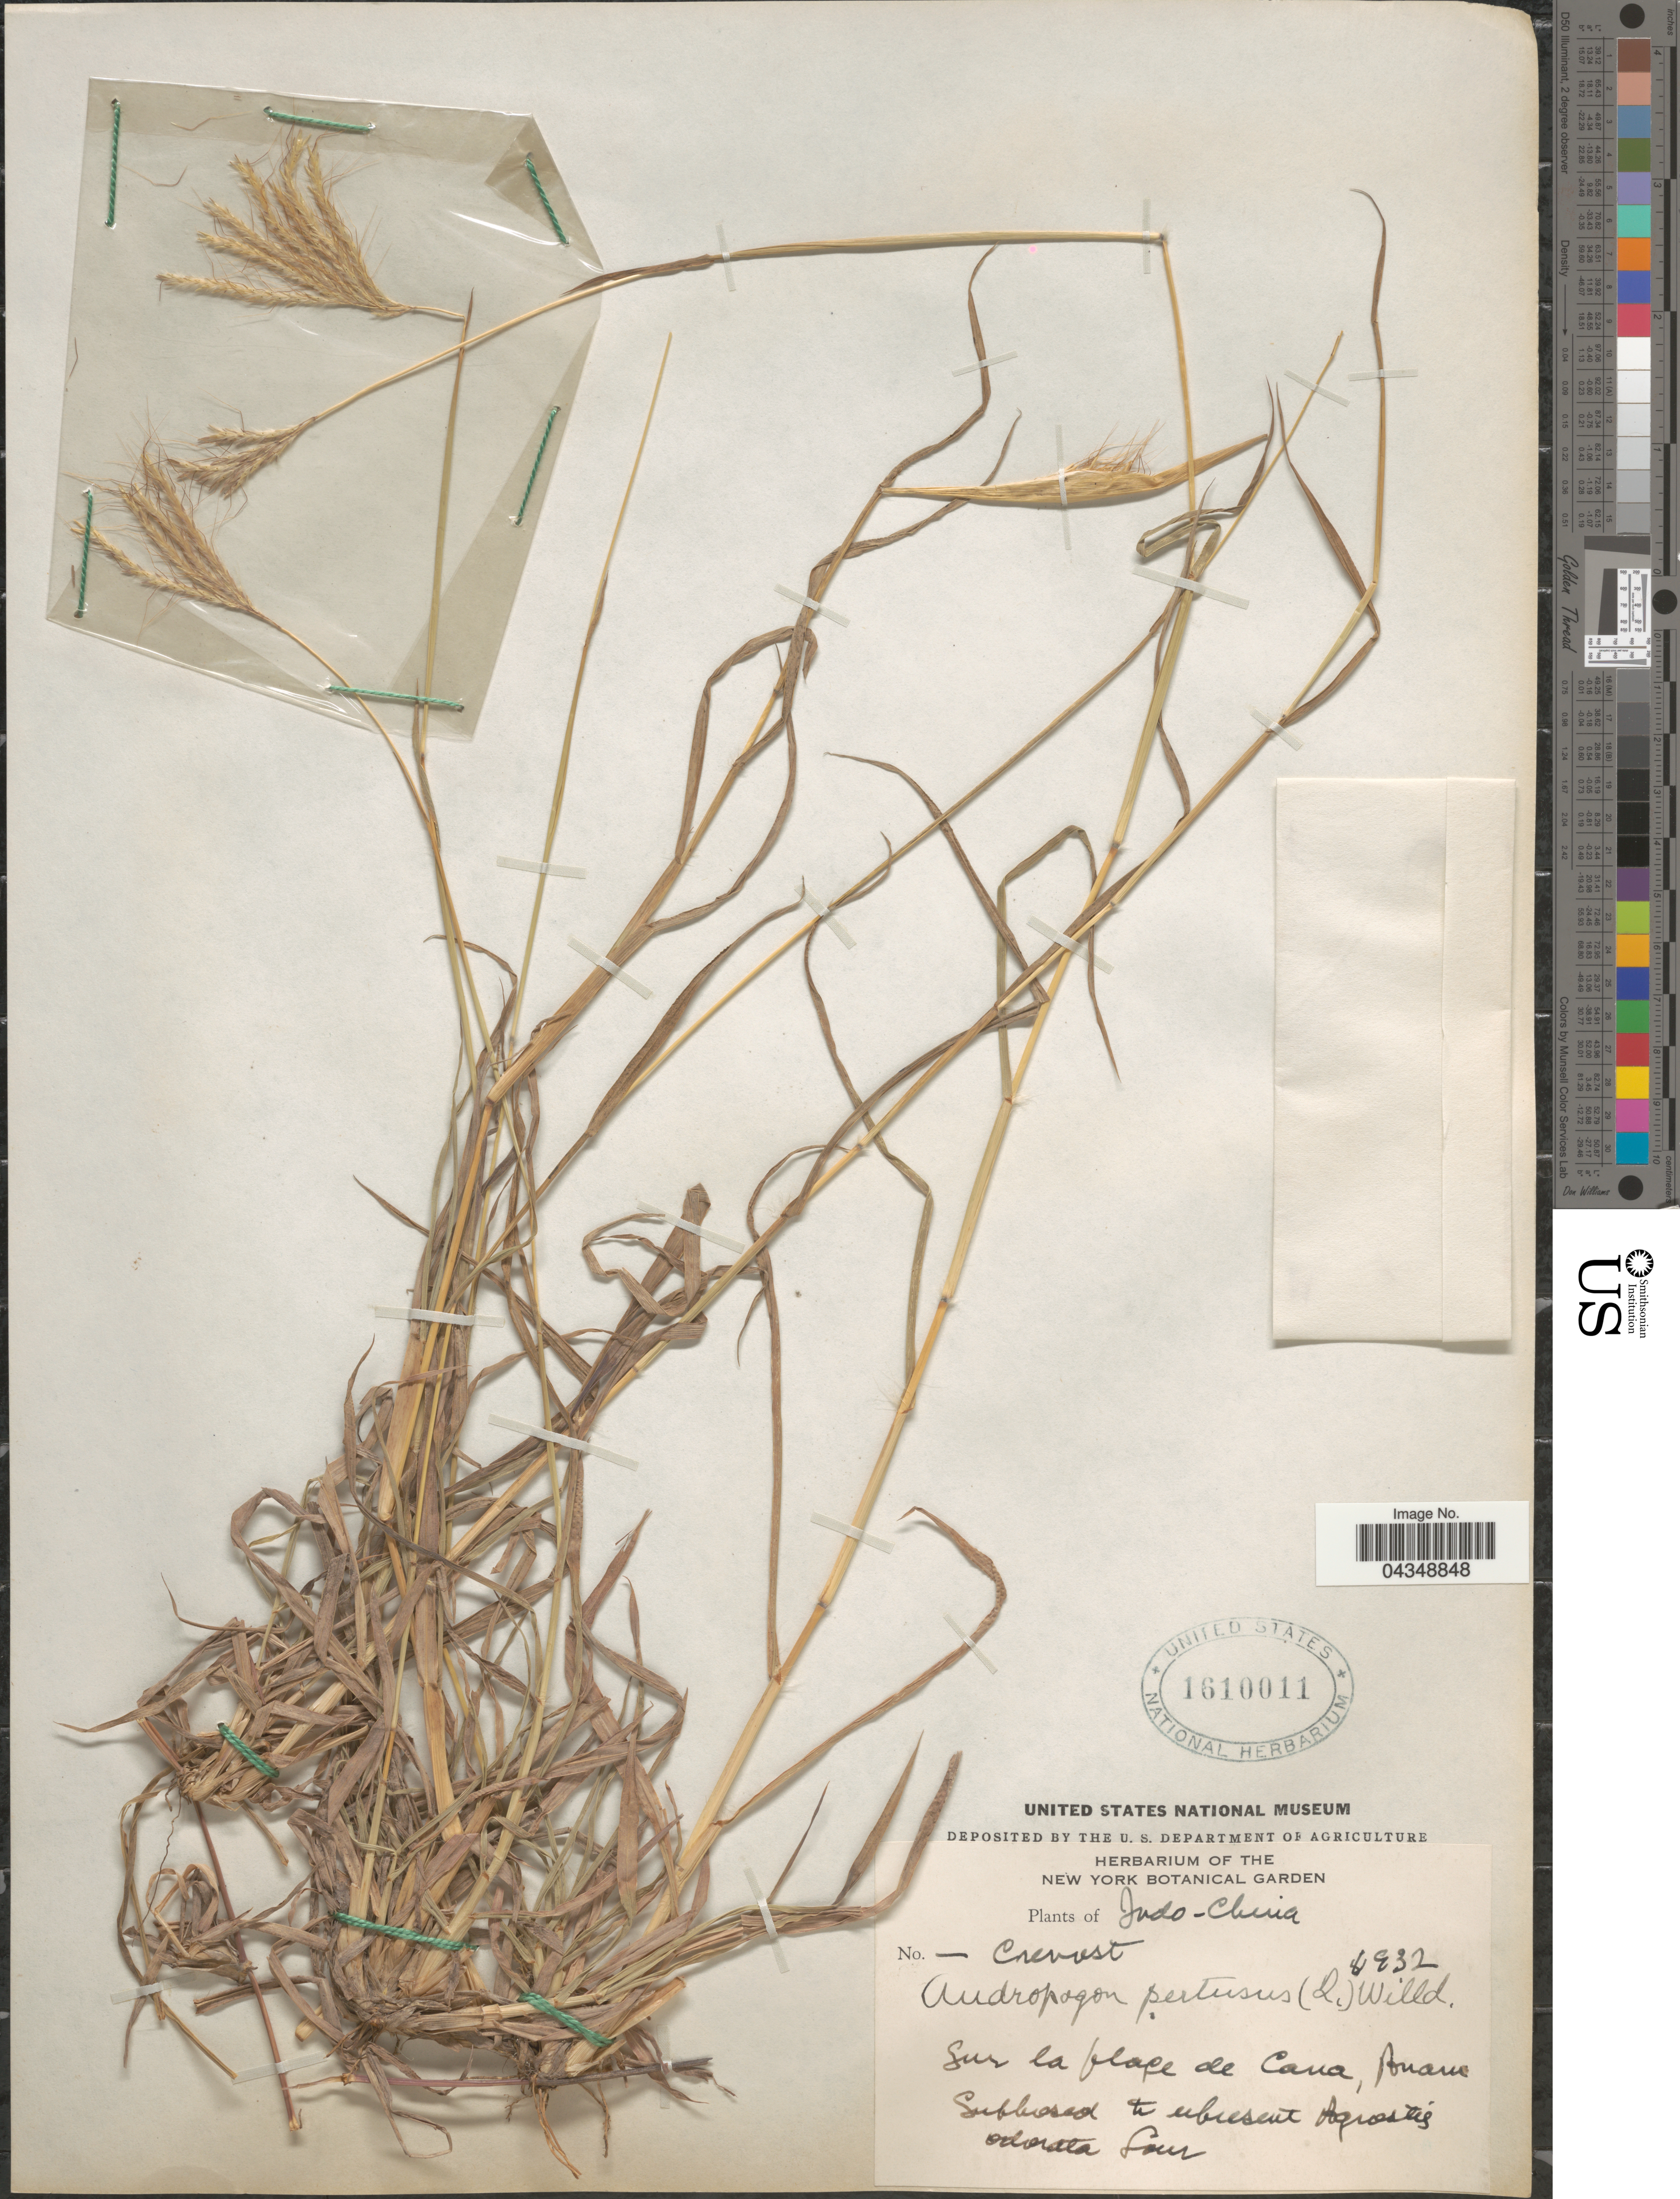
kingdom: Plantae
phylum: Tracheophyta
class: Liliopsida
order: Poales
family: Poaceae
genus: Bothriochloa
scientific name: Bothriochloa pertusa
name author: (L.) A. Camus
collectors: Crevost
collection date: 1932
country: Vietnam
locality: Indo-China. Sur la plage de Cana, Anam [interpreted].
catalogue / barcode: US 1610011